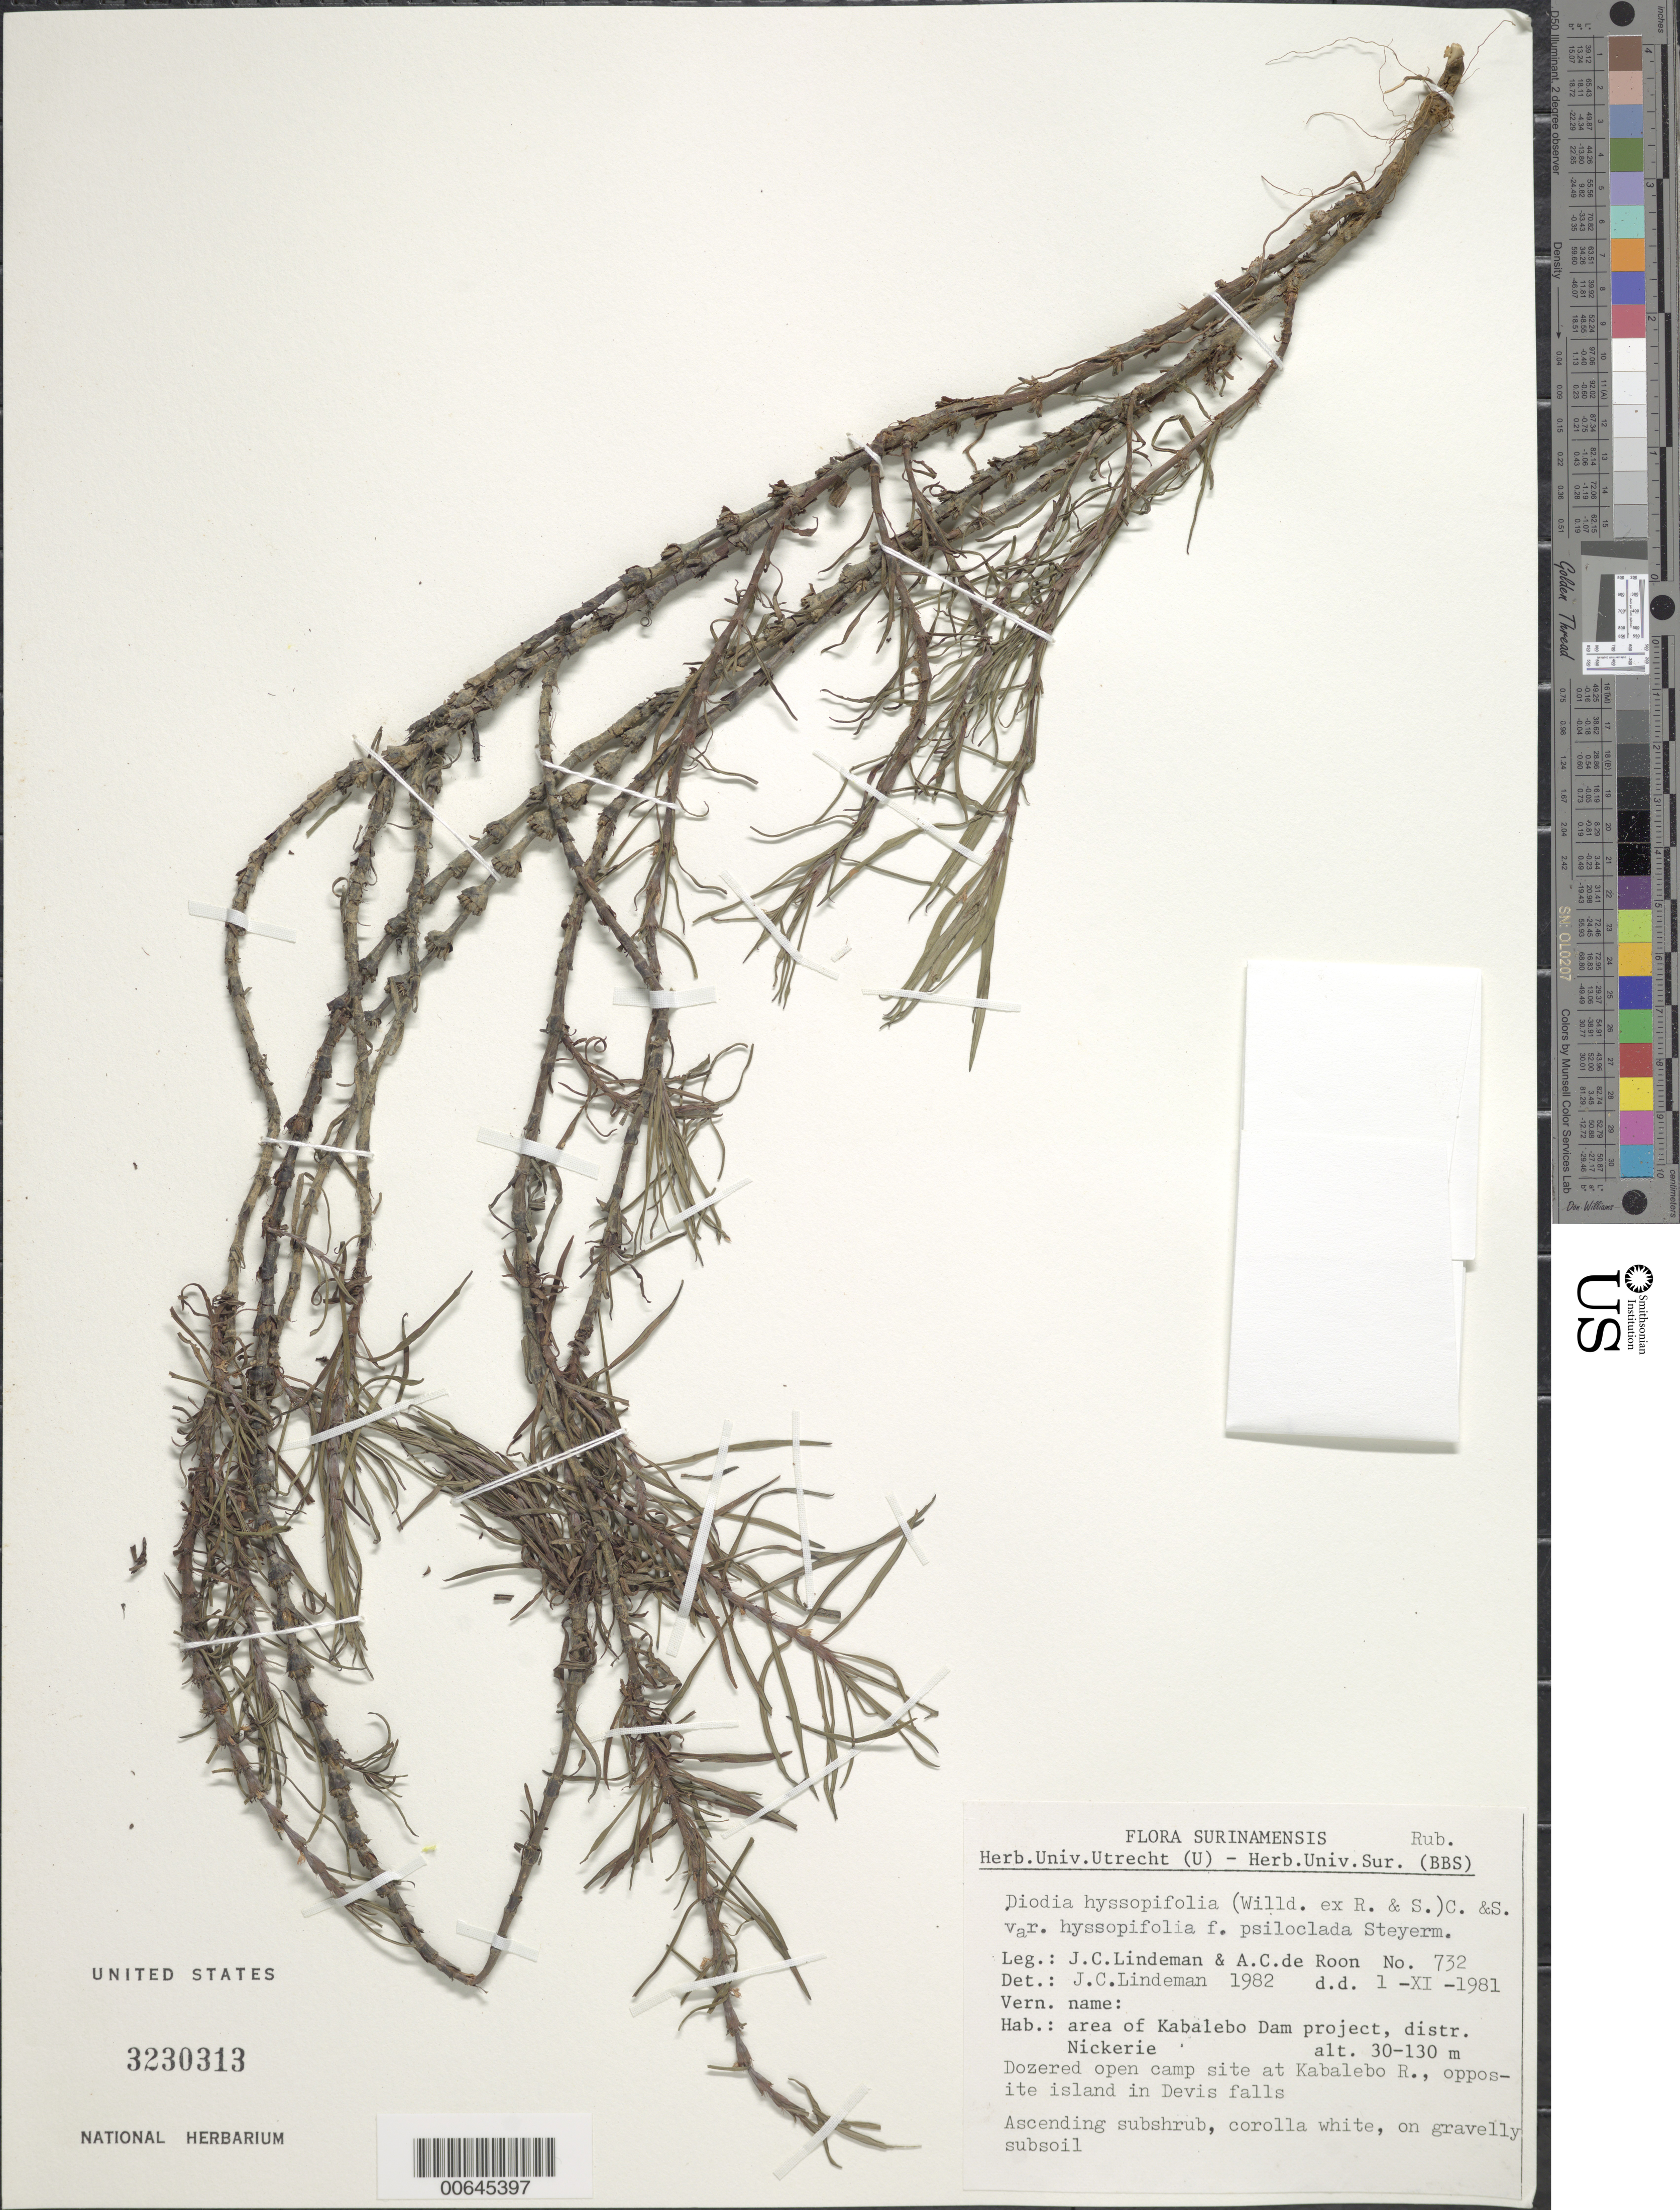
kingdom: Plantae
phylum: Tracheophyta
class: Magnoliopsida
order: Gentianales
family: Rubiaceae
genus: Diodia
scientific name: Diodia hyssopifolia var. hyssopifolia f. psiloclad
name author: Steyerm.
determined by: Lindeman, J. C.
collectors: J. C. Lindeman & A. de Roon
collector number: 81 732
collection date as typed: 1-Nov-81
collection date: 1981-11-01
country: Suriname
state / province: Nickerie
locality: Kabalebo Dam project area, dozered open camp site at Kabalebo R., opposite island in Devis Falls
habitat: Gravelly subsoil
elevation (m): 30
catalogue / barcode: US 3230313